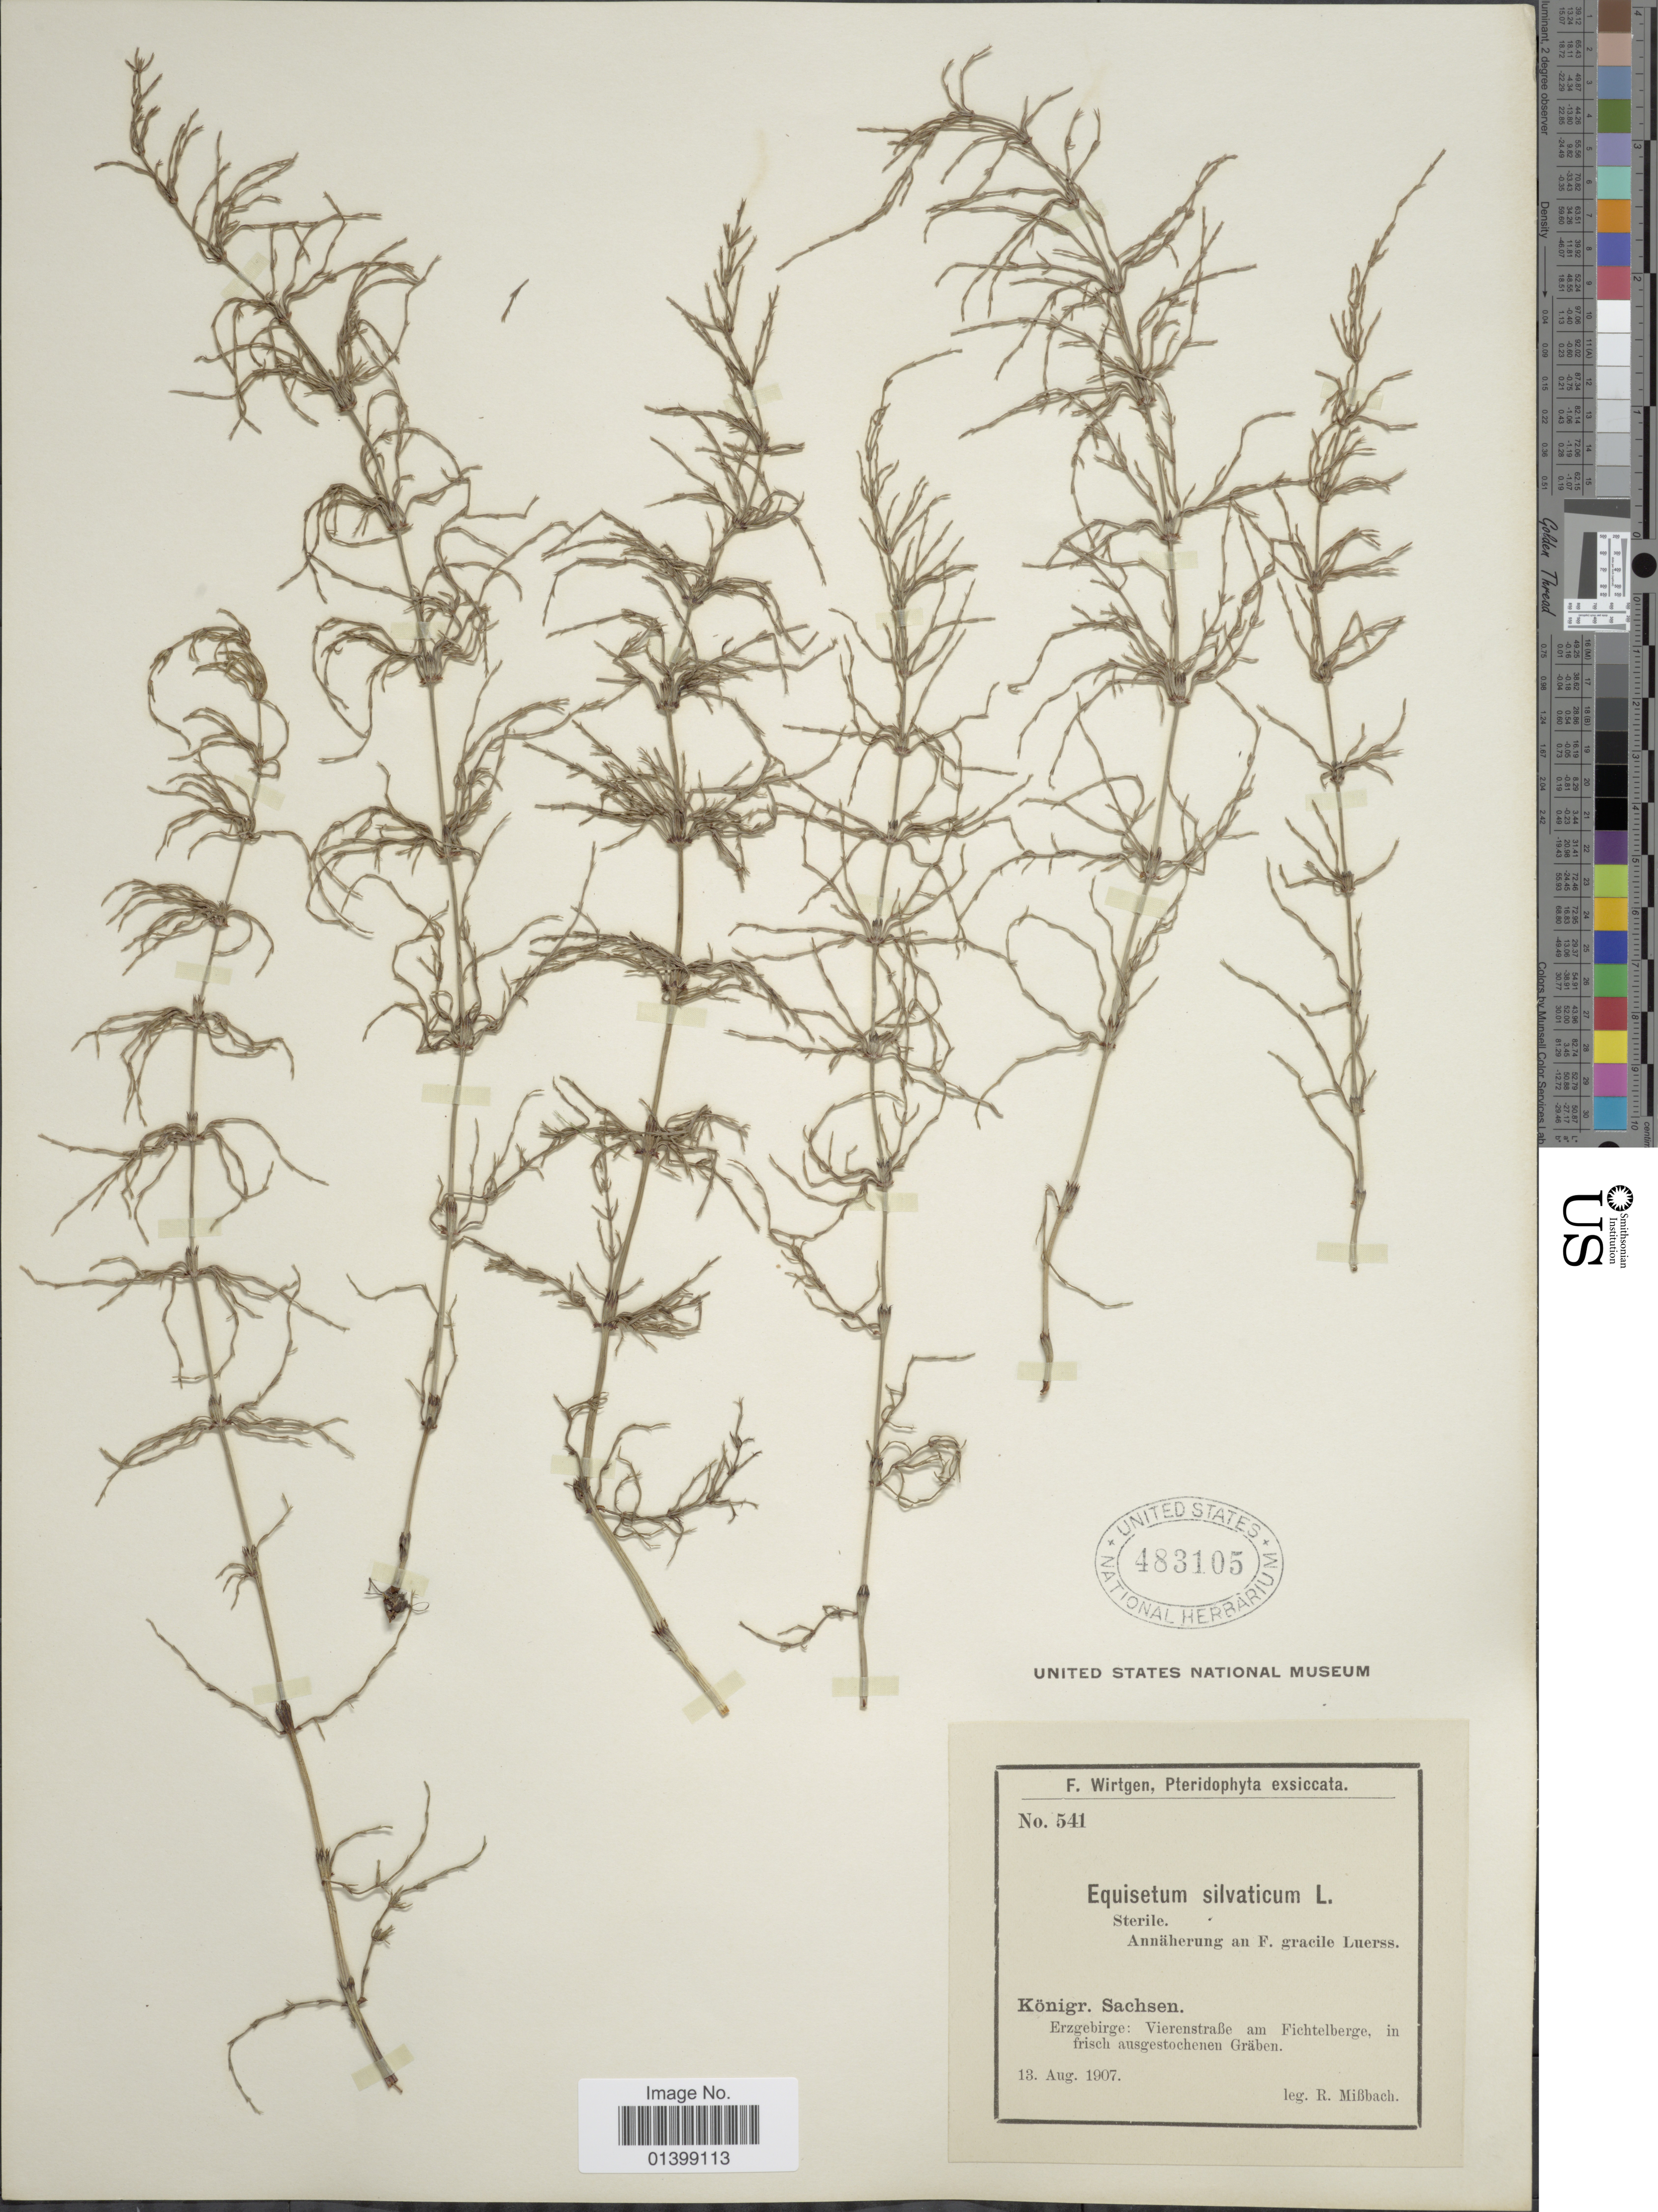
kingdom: Plantae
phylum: Tracheophyta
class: Polypodiopsida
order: Equisetales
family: Equisetaceae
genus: Equisetum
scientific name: Equisetum sylvaticum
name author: L.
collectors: R. Missbach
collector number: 541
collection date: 1907-08-13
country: Germany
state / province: Sachsen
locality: Königr. Erzgebirge: Vierenstraße am Fichtelberge, in frisch ausgestochenen Gräben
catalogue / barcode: US 483105